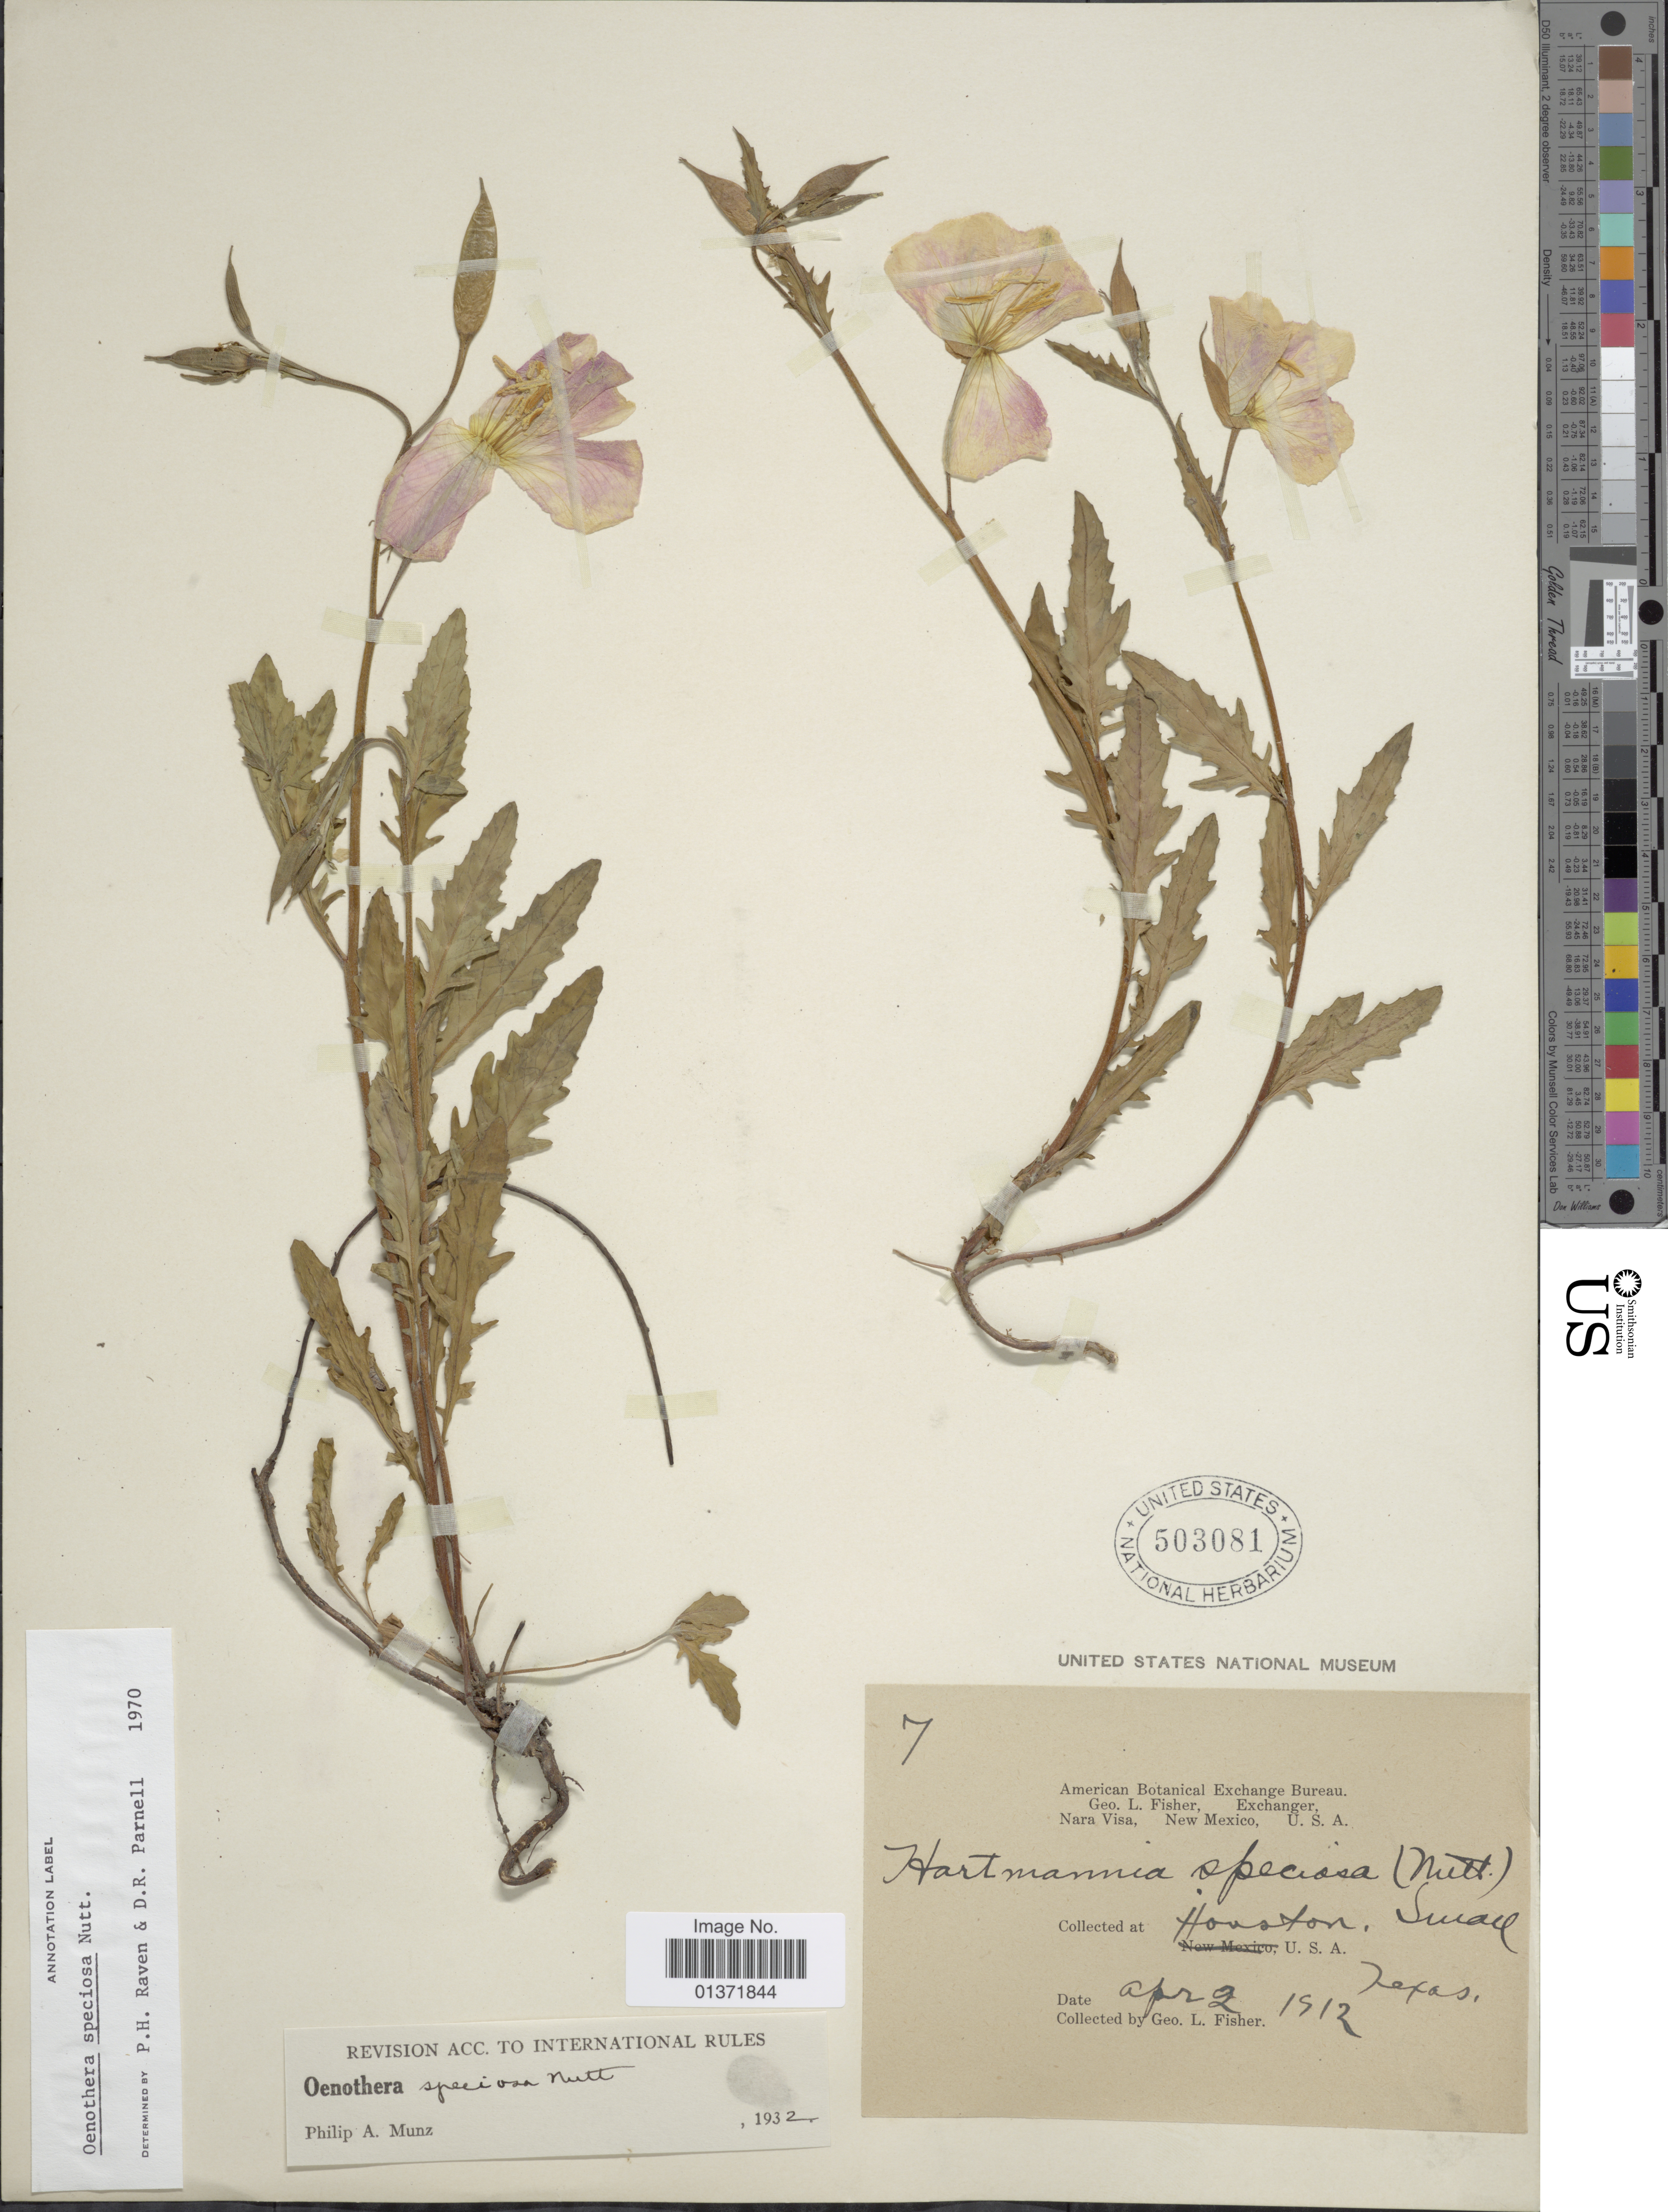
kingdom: Plantae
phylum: Tracheophyta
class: Magnoliopsida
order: Myrtales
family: Onagraceae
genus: Oenothera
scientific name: Oenothera speciosa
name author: Nutt.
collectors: G. L. Fisher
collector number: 7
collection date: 1912-04-02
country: United States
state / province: Texas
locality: Houston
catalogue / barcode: US 503081